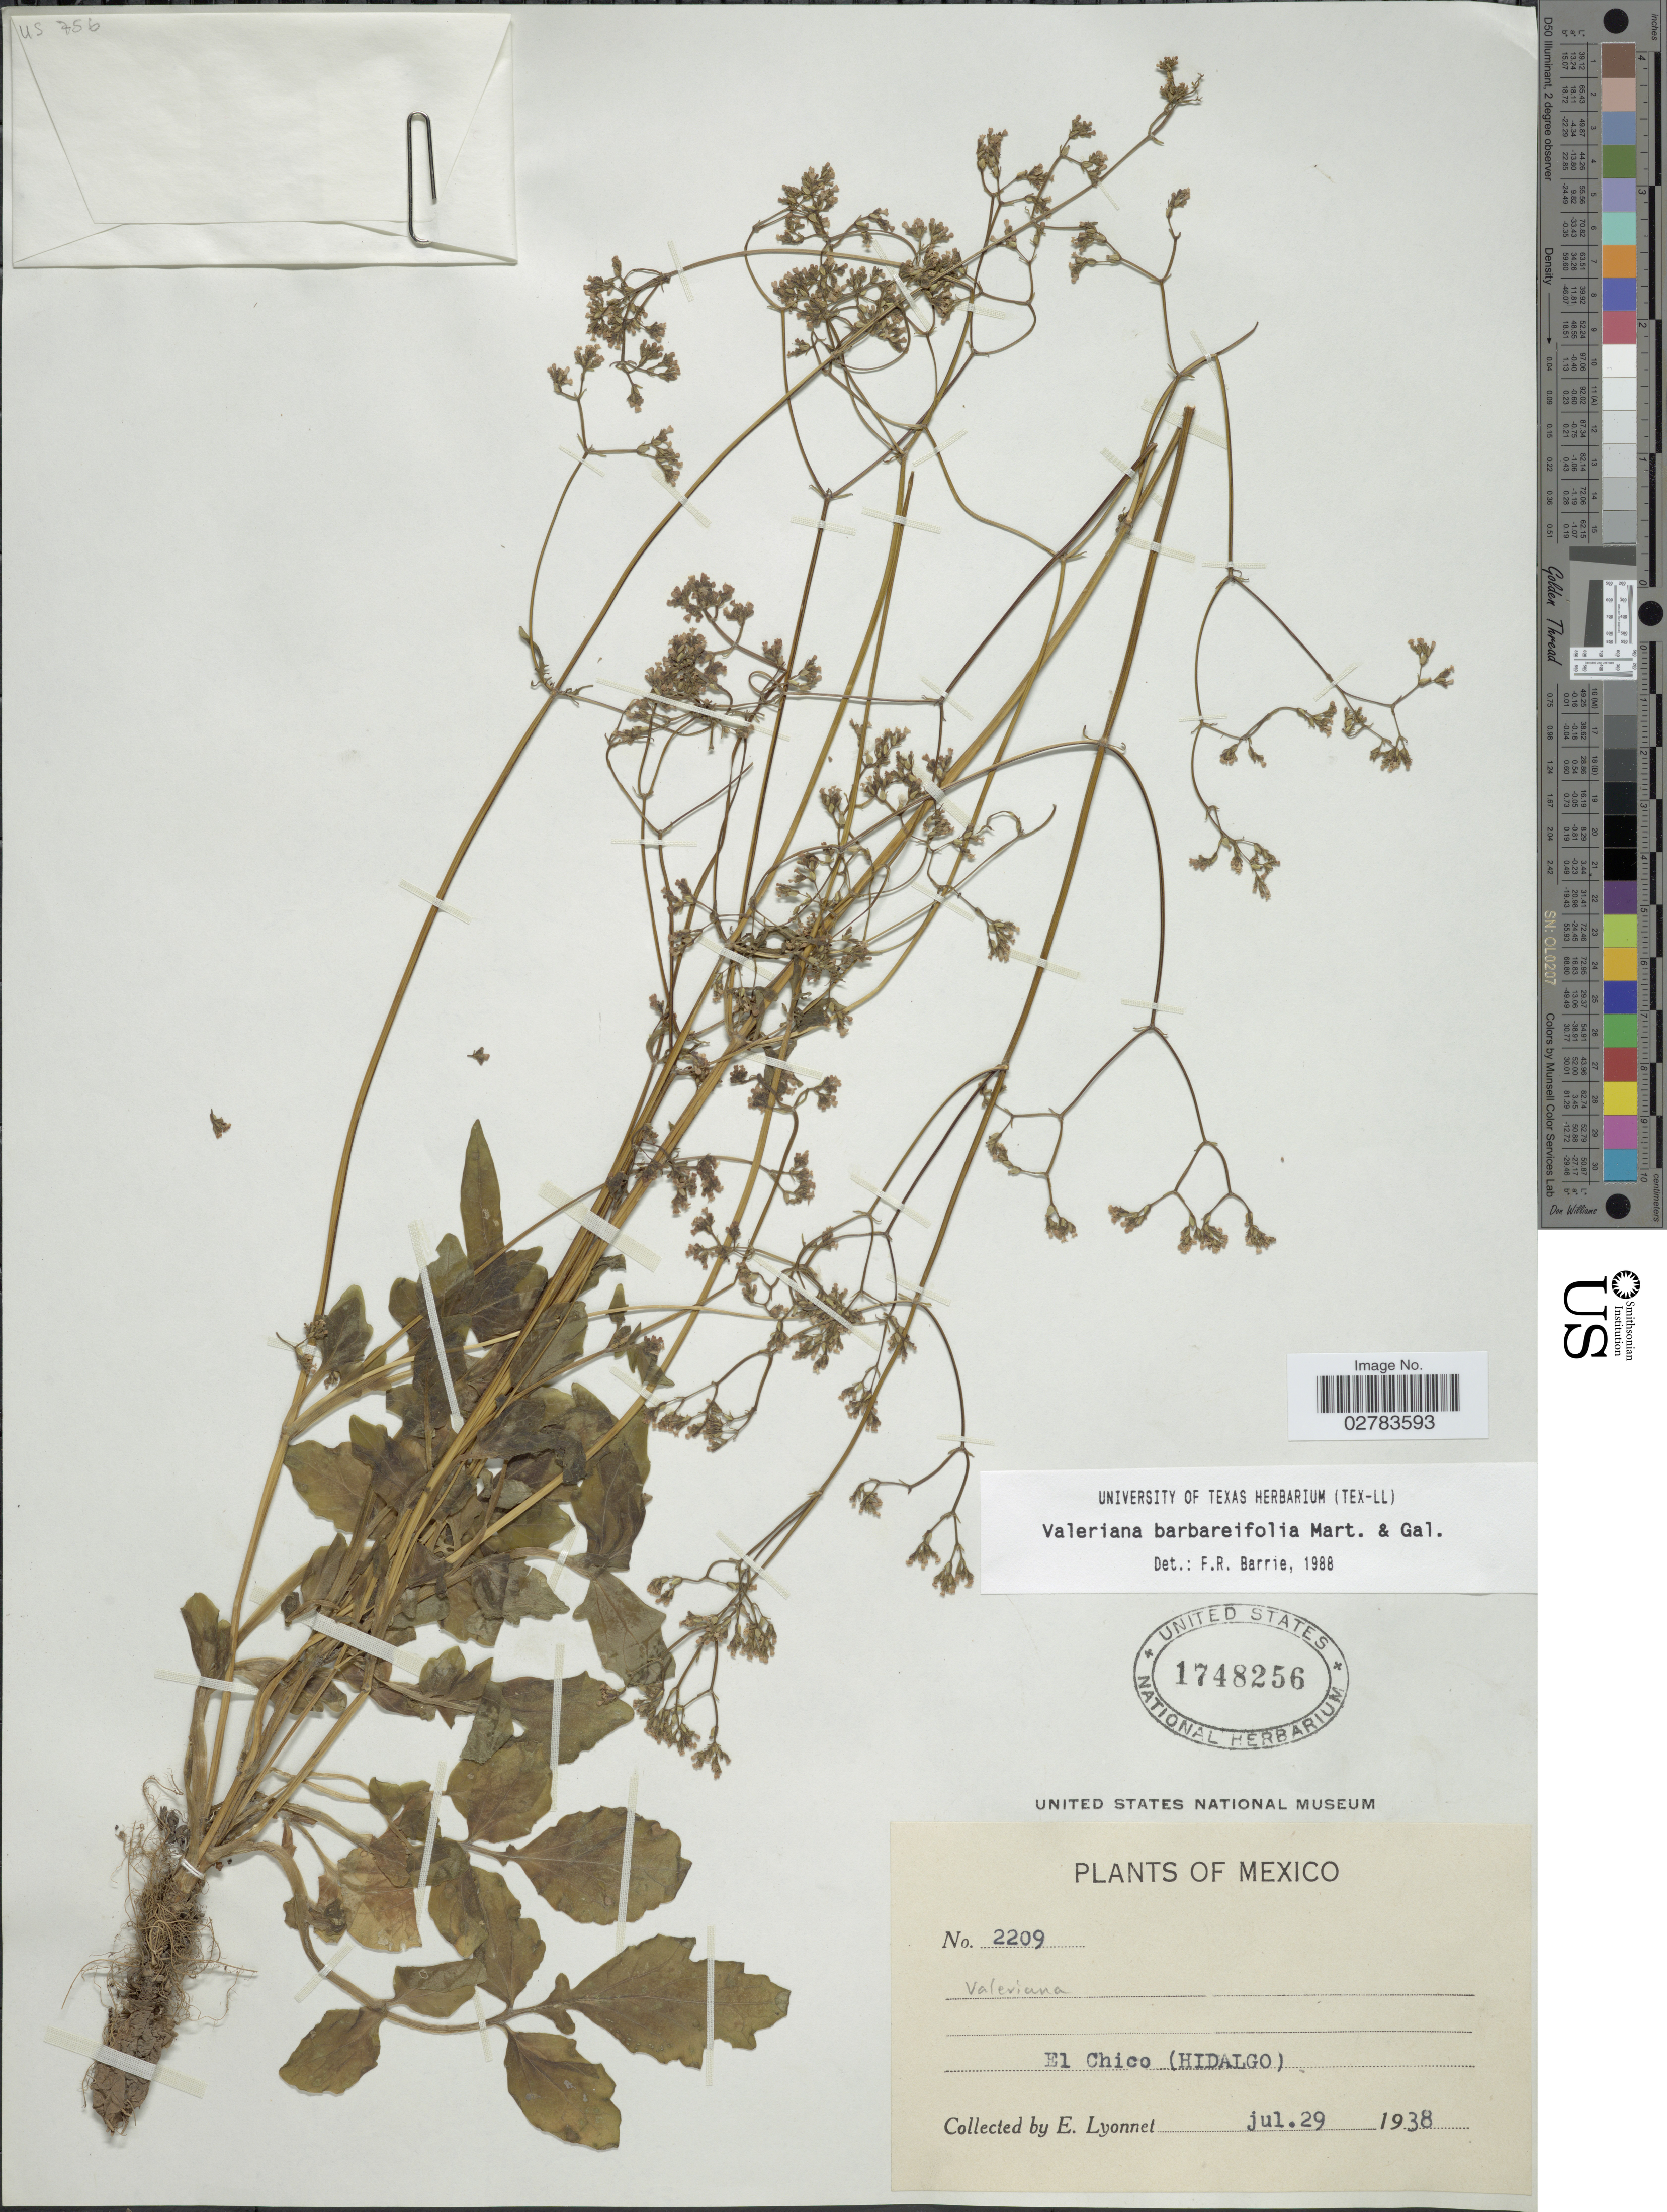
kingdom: Plantae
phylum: Tracheophyta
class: Magnoliopsida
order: Dipsacales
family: Caprifoliaceae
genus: Valeriana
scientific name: Valeriana barbareifolia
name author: M. Martens & Galeotti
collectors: E. Lyonnet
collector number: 2209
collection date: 1938-07-29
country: Mexico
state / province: Hidalgo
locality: El Chico.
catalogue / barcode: US 1748256